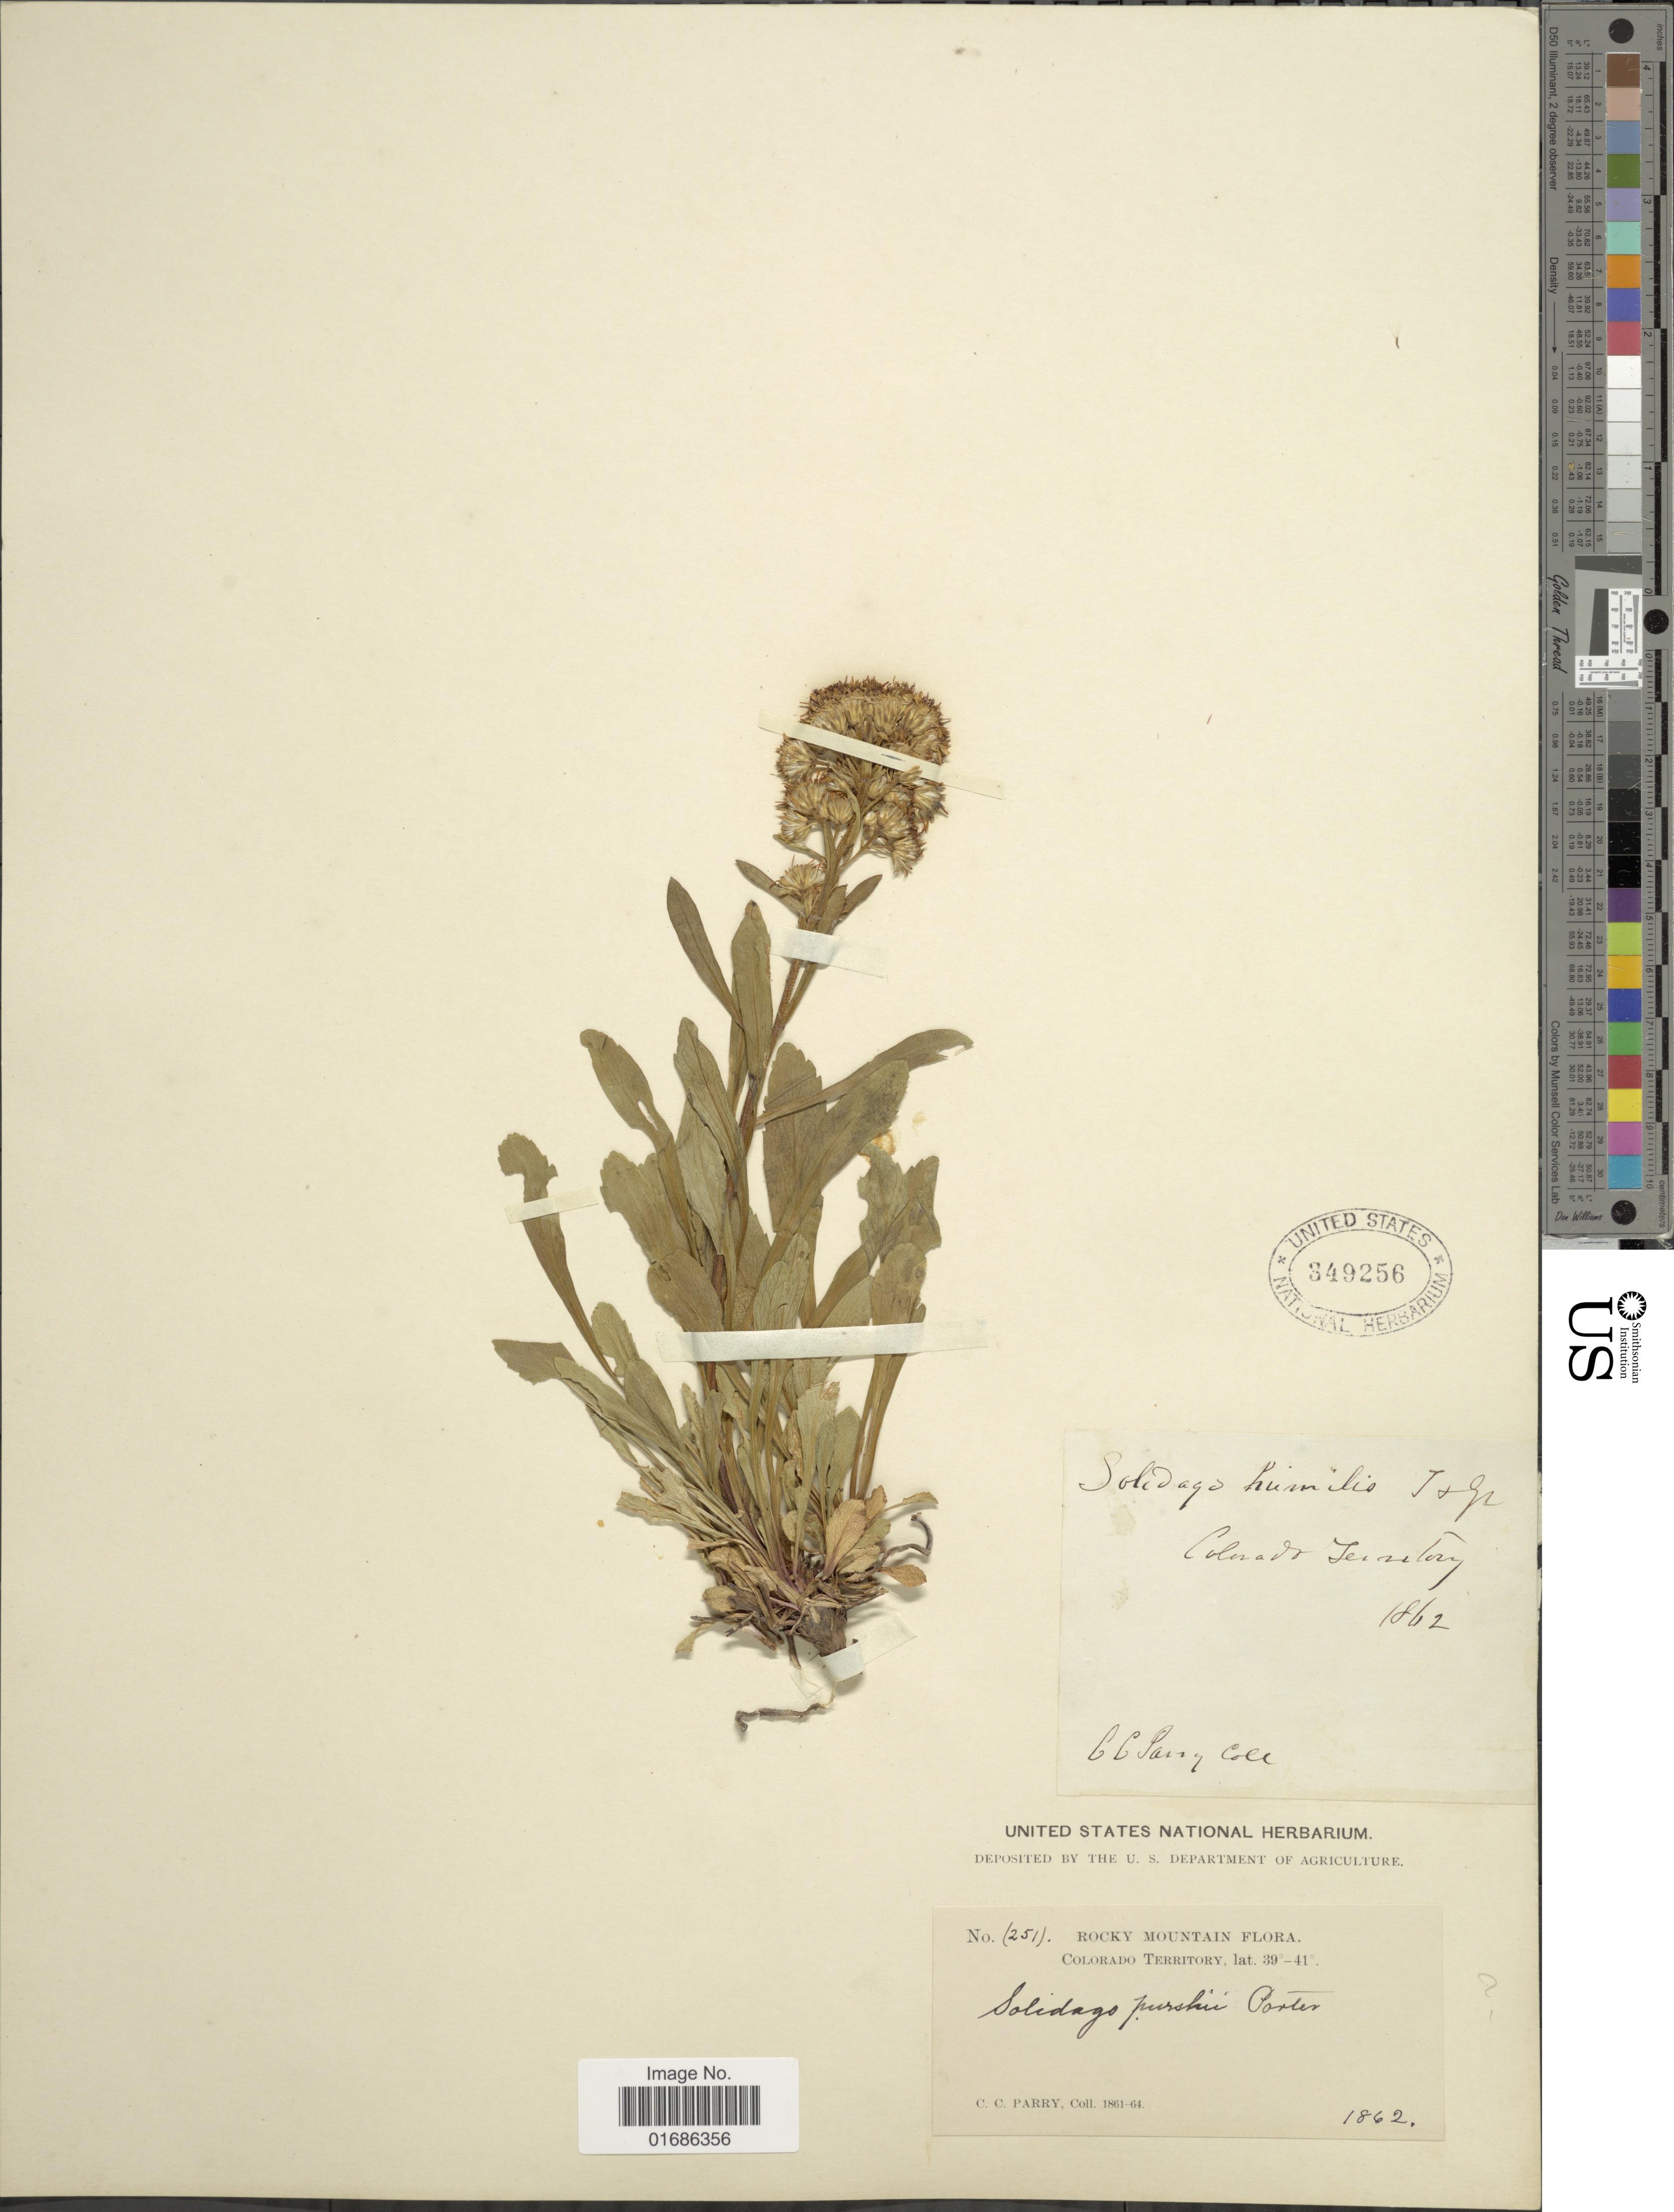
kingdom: Plantae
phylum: Tracheophyta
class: Magnoliopsida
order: Asterales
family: Asteraceae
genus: Solidago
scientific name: Solidago decumbens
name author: Greene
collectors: C. C. Parry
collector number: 251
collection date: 1862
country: United States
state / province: Colorado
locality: Rocky Mountain, Colorado Territory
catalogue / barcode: US 349256